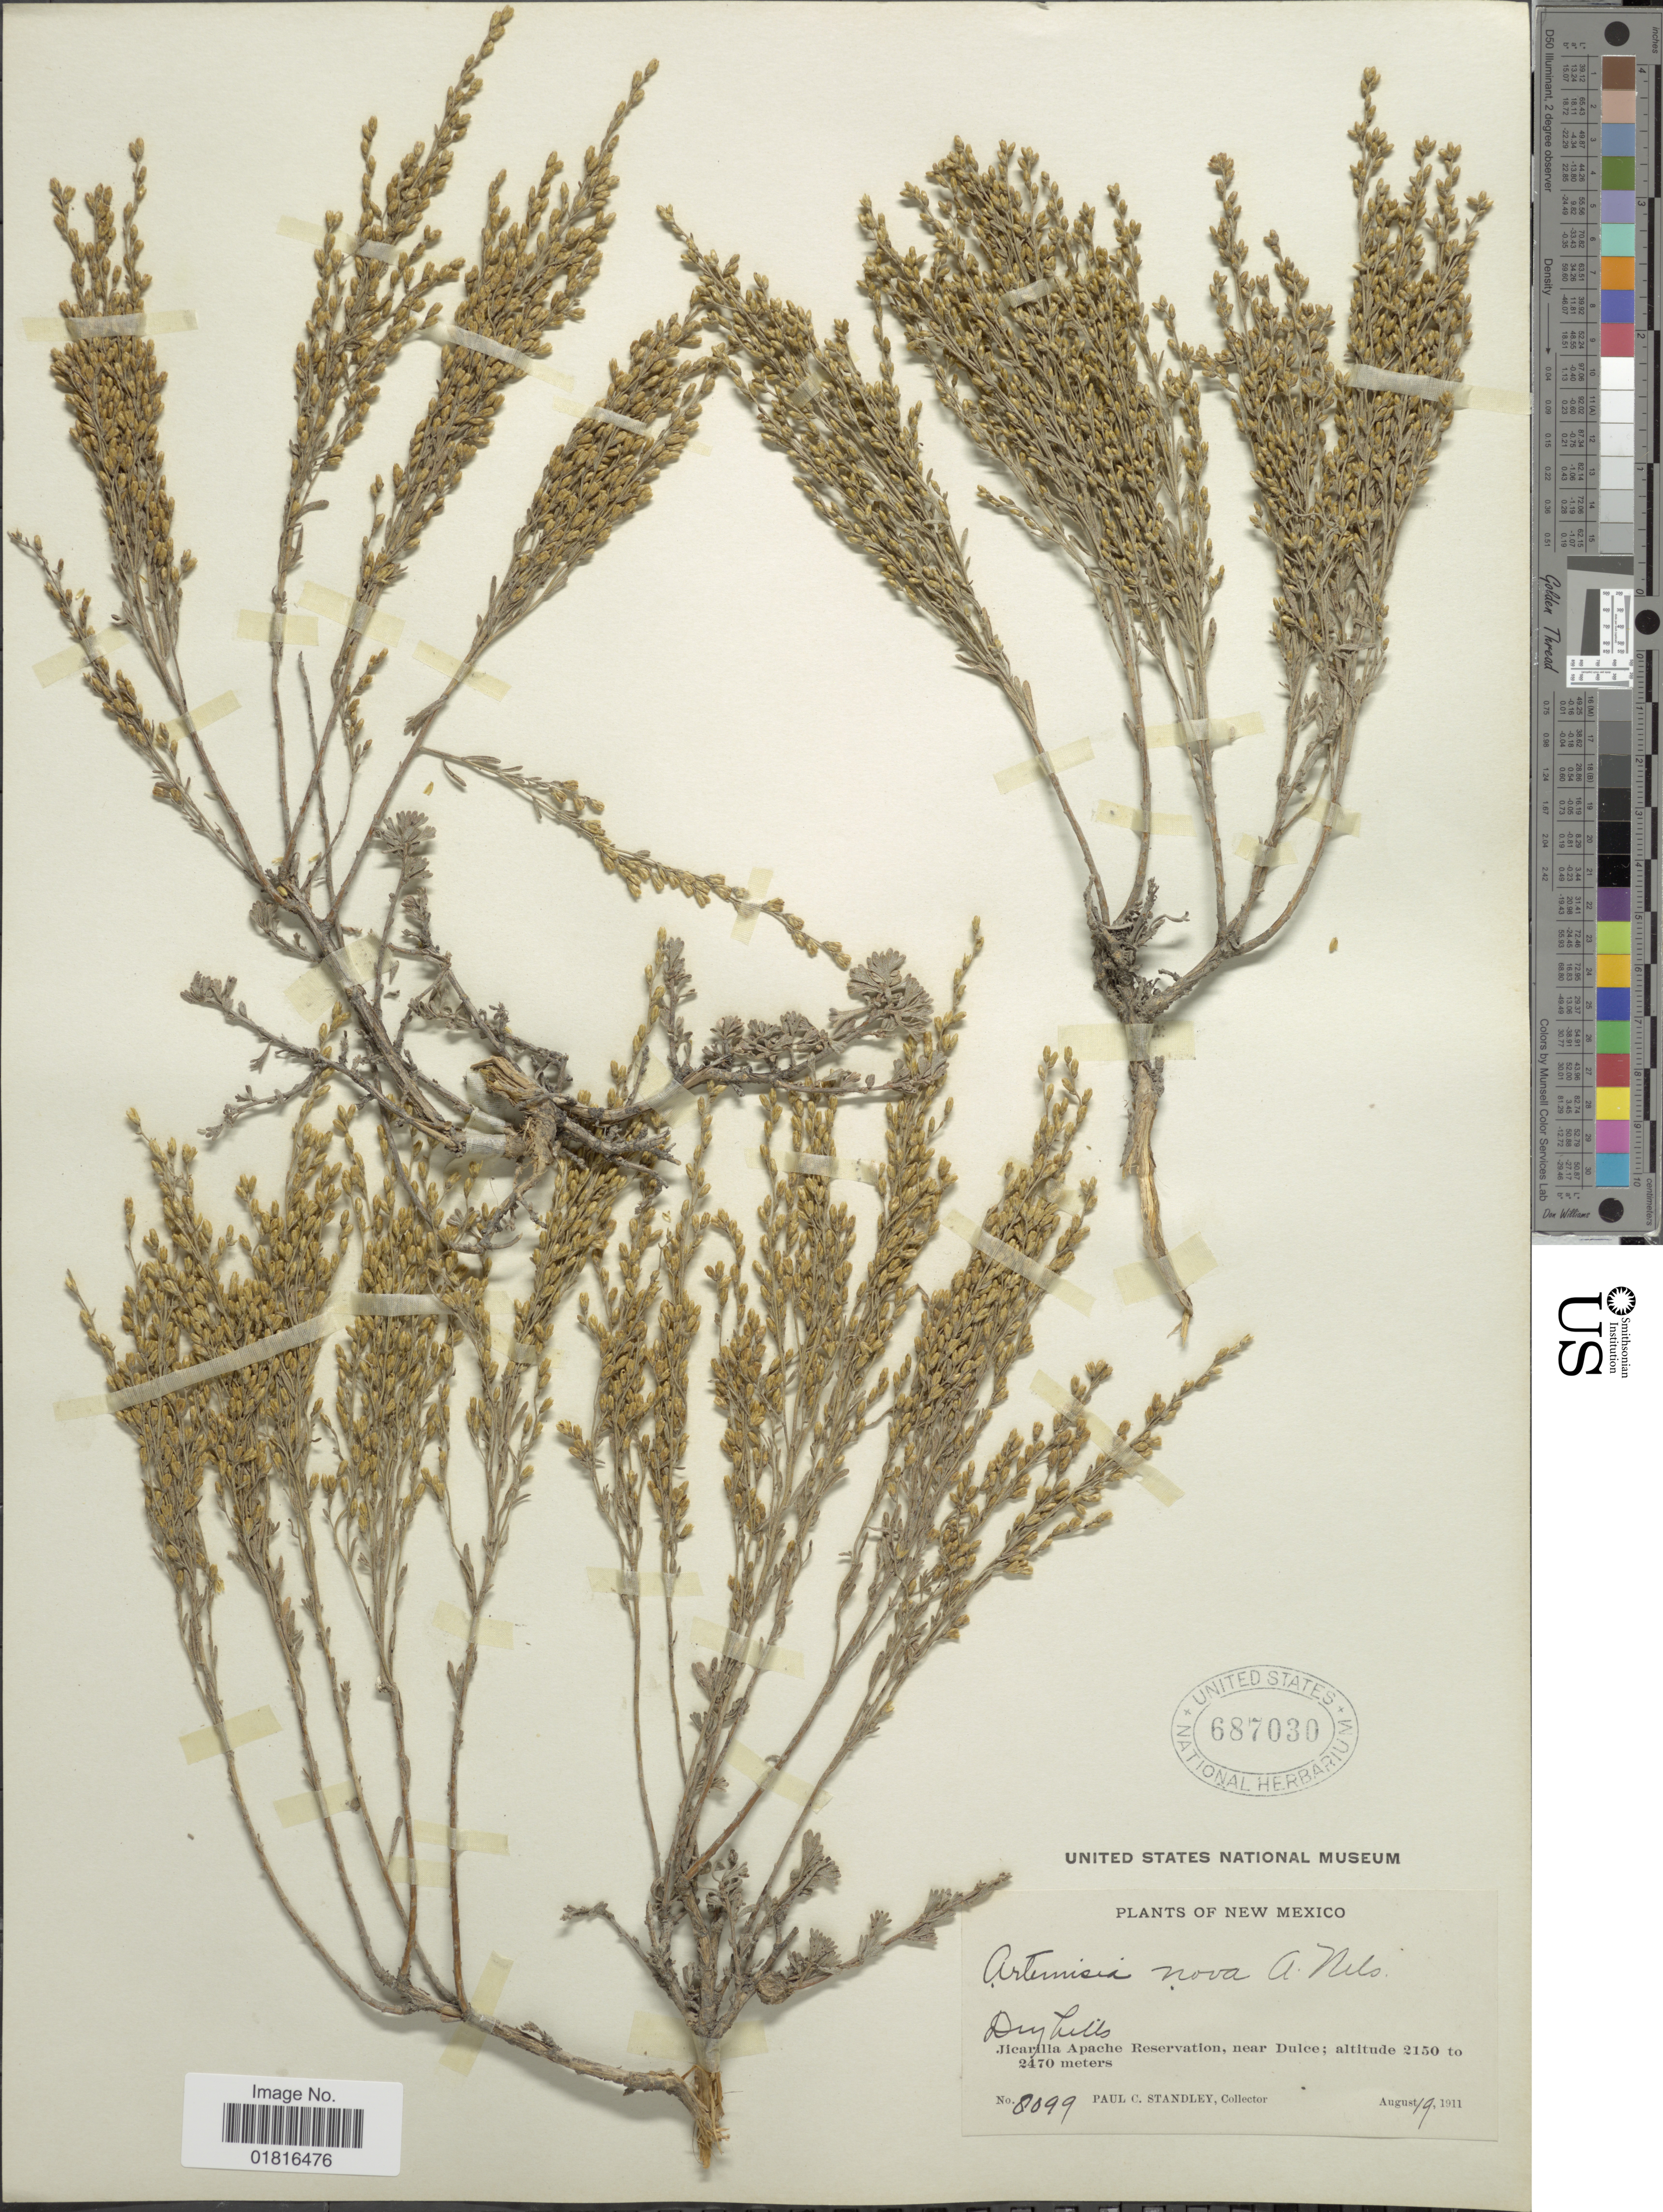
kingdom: Plantae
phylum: Tracheophyta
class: Magnoliopsida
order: Asterales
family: Asteraceae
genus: Artemisia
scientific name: Artemisia nova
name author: A. Nelson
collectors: P. C. Standley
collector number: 8099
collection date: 1911-08-19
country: United States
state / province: New Mexico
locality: Dry hills, Jicarilla Apache Reservation, near Dulce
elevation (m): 2150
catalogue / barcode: US 687030